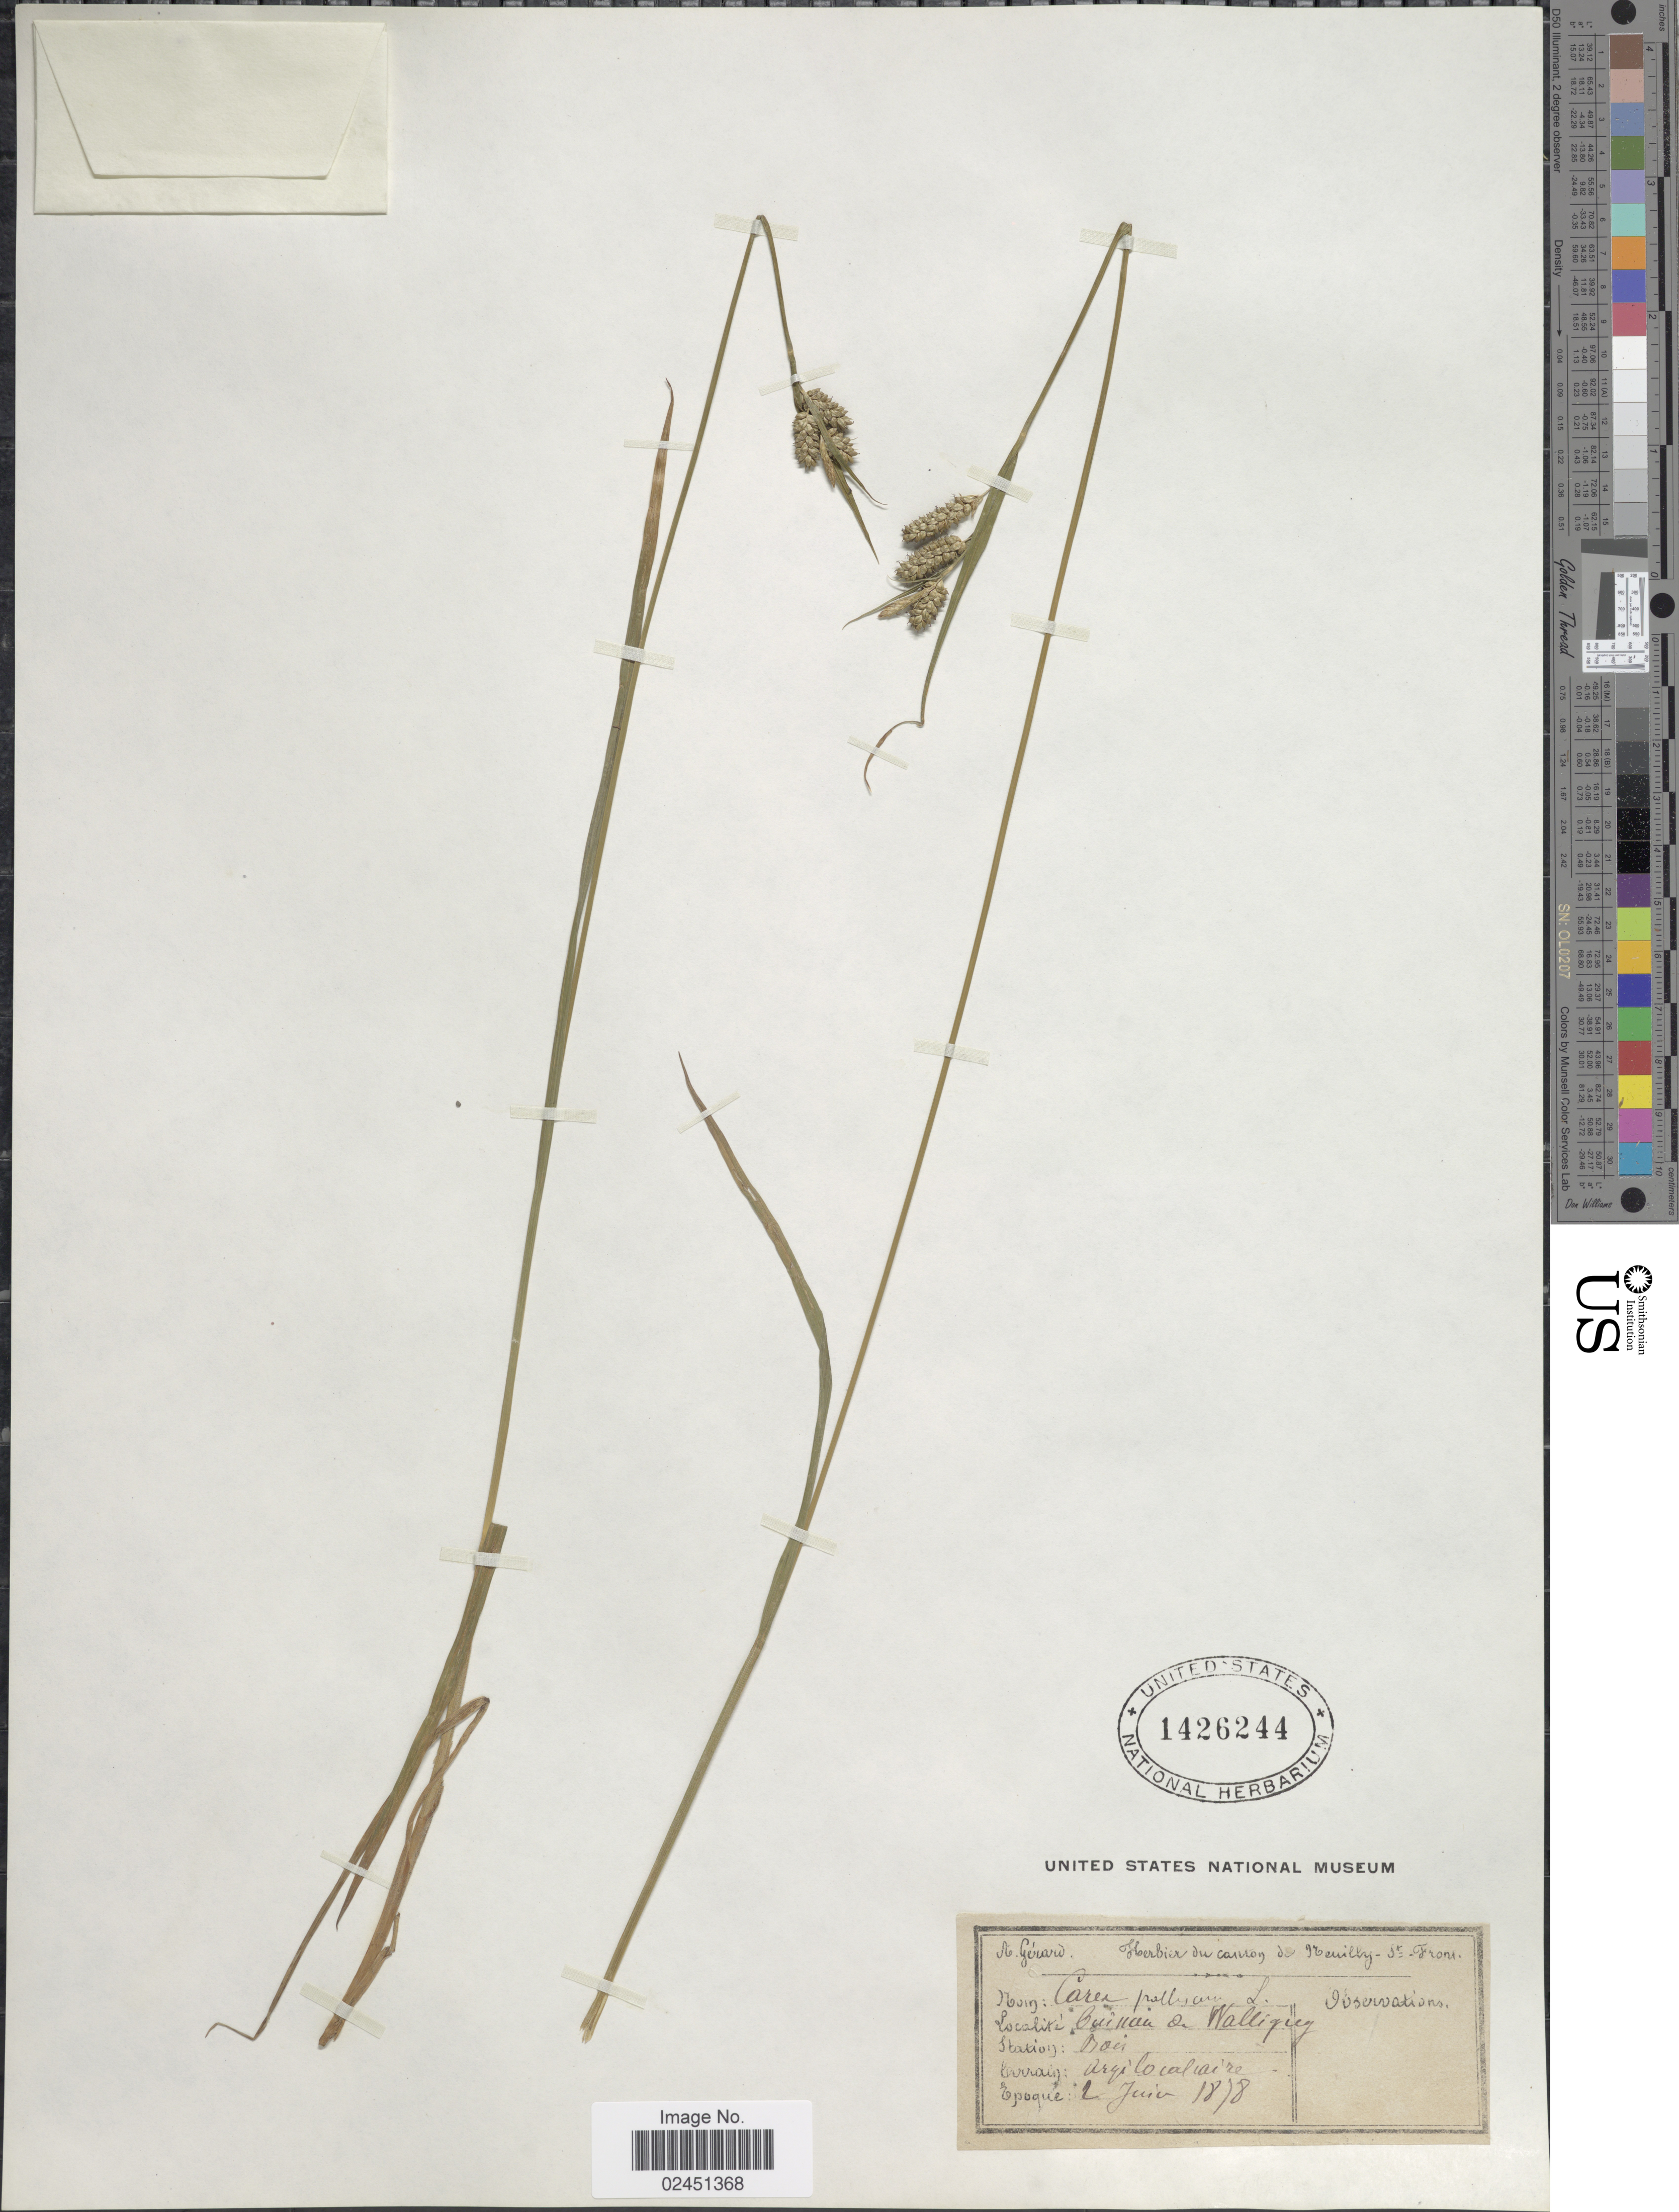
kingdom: Plantae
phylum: Tracheophyta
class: Liliopsida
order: Poales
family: Cyperaceae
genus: Carex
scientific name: Carex pallescens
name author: L.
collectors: A. Gerard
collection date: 1878-06-02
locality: Caimaua de Walligieg [interpreted]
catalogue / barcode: US 1426244